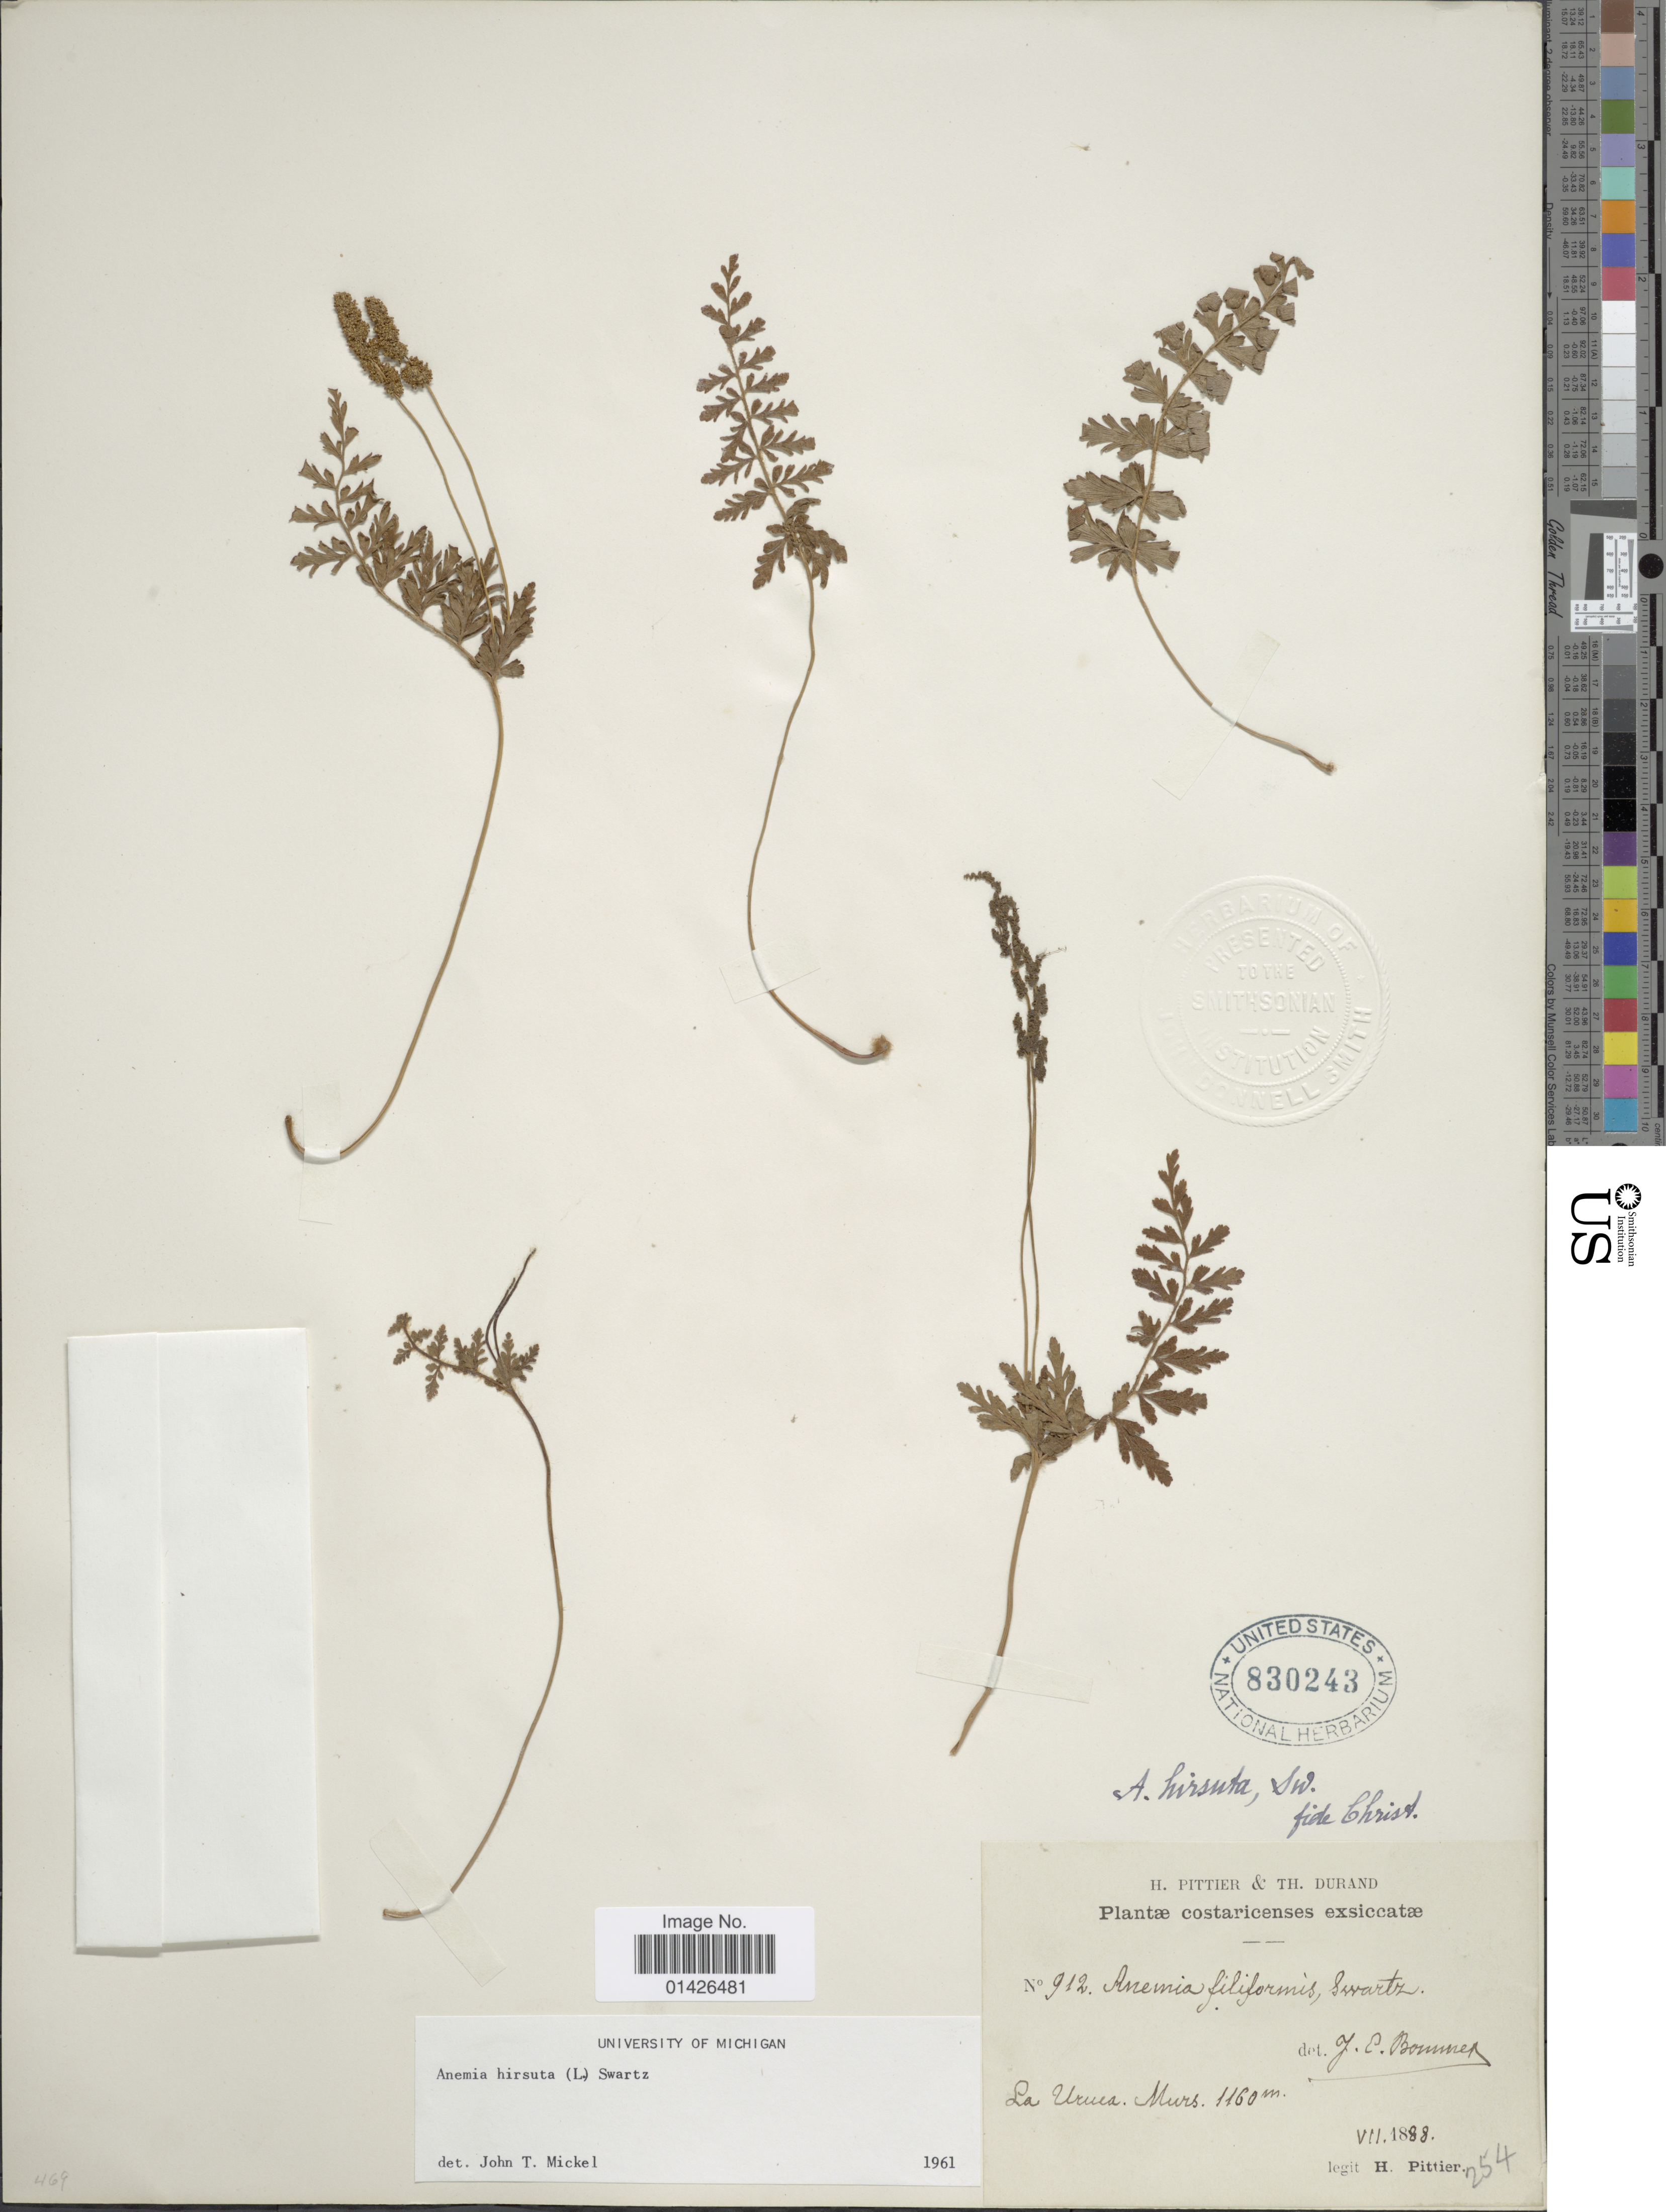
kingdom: Plantae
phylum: Tracheophyta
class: Polypodiopsida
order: Schizaeales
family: Anemiaceae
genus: Anemia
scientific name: Anemia hirsuta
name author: (L.) Sw.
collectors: H. F. Pittier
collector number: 254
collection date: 1888-07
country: Costa Rica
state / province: San José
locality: La Uruca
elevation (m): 1160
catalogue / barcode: US 830243